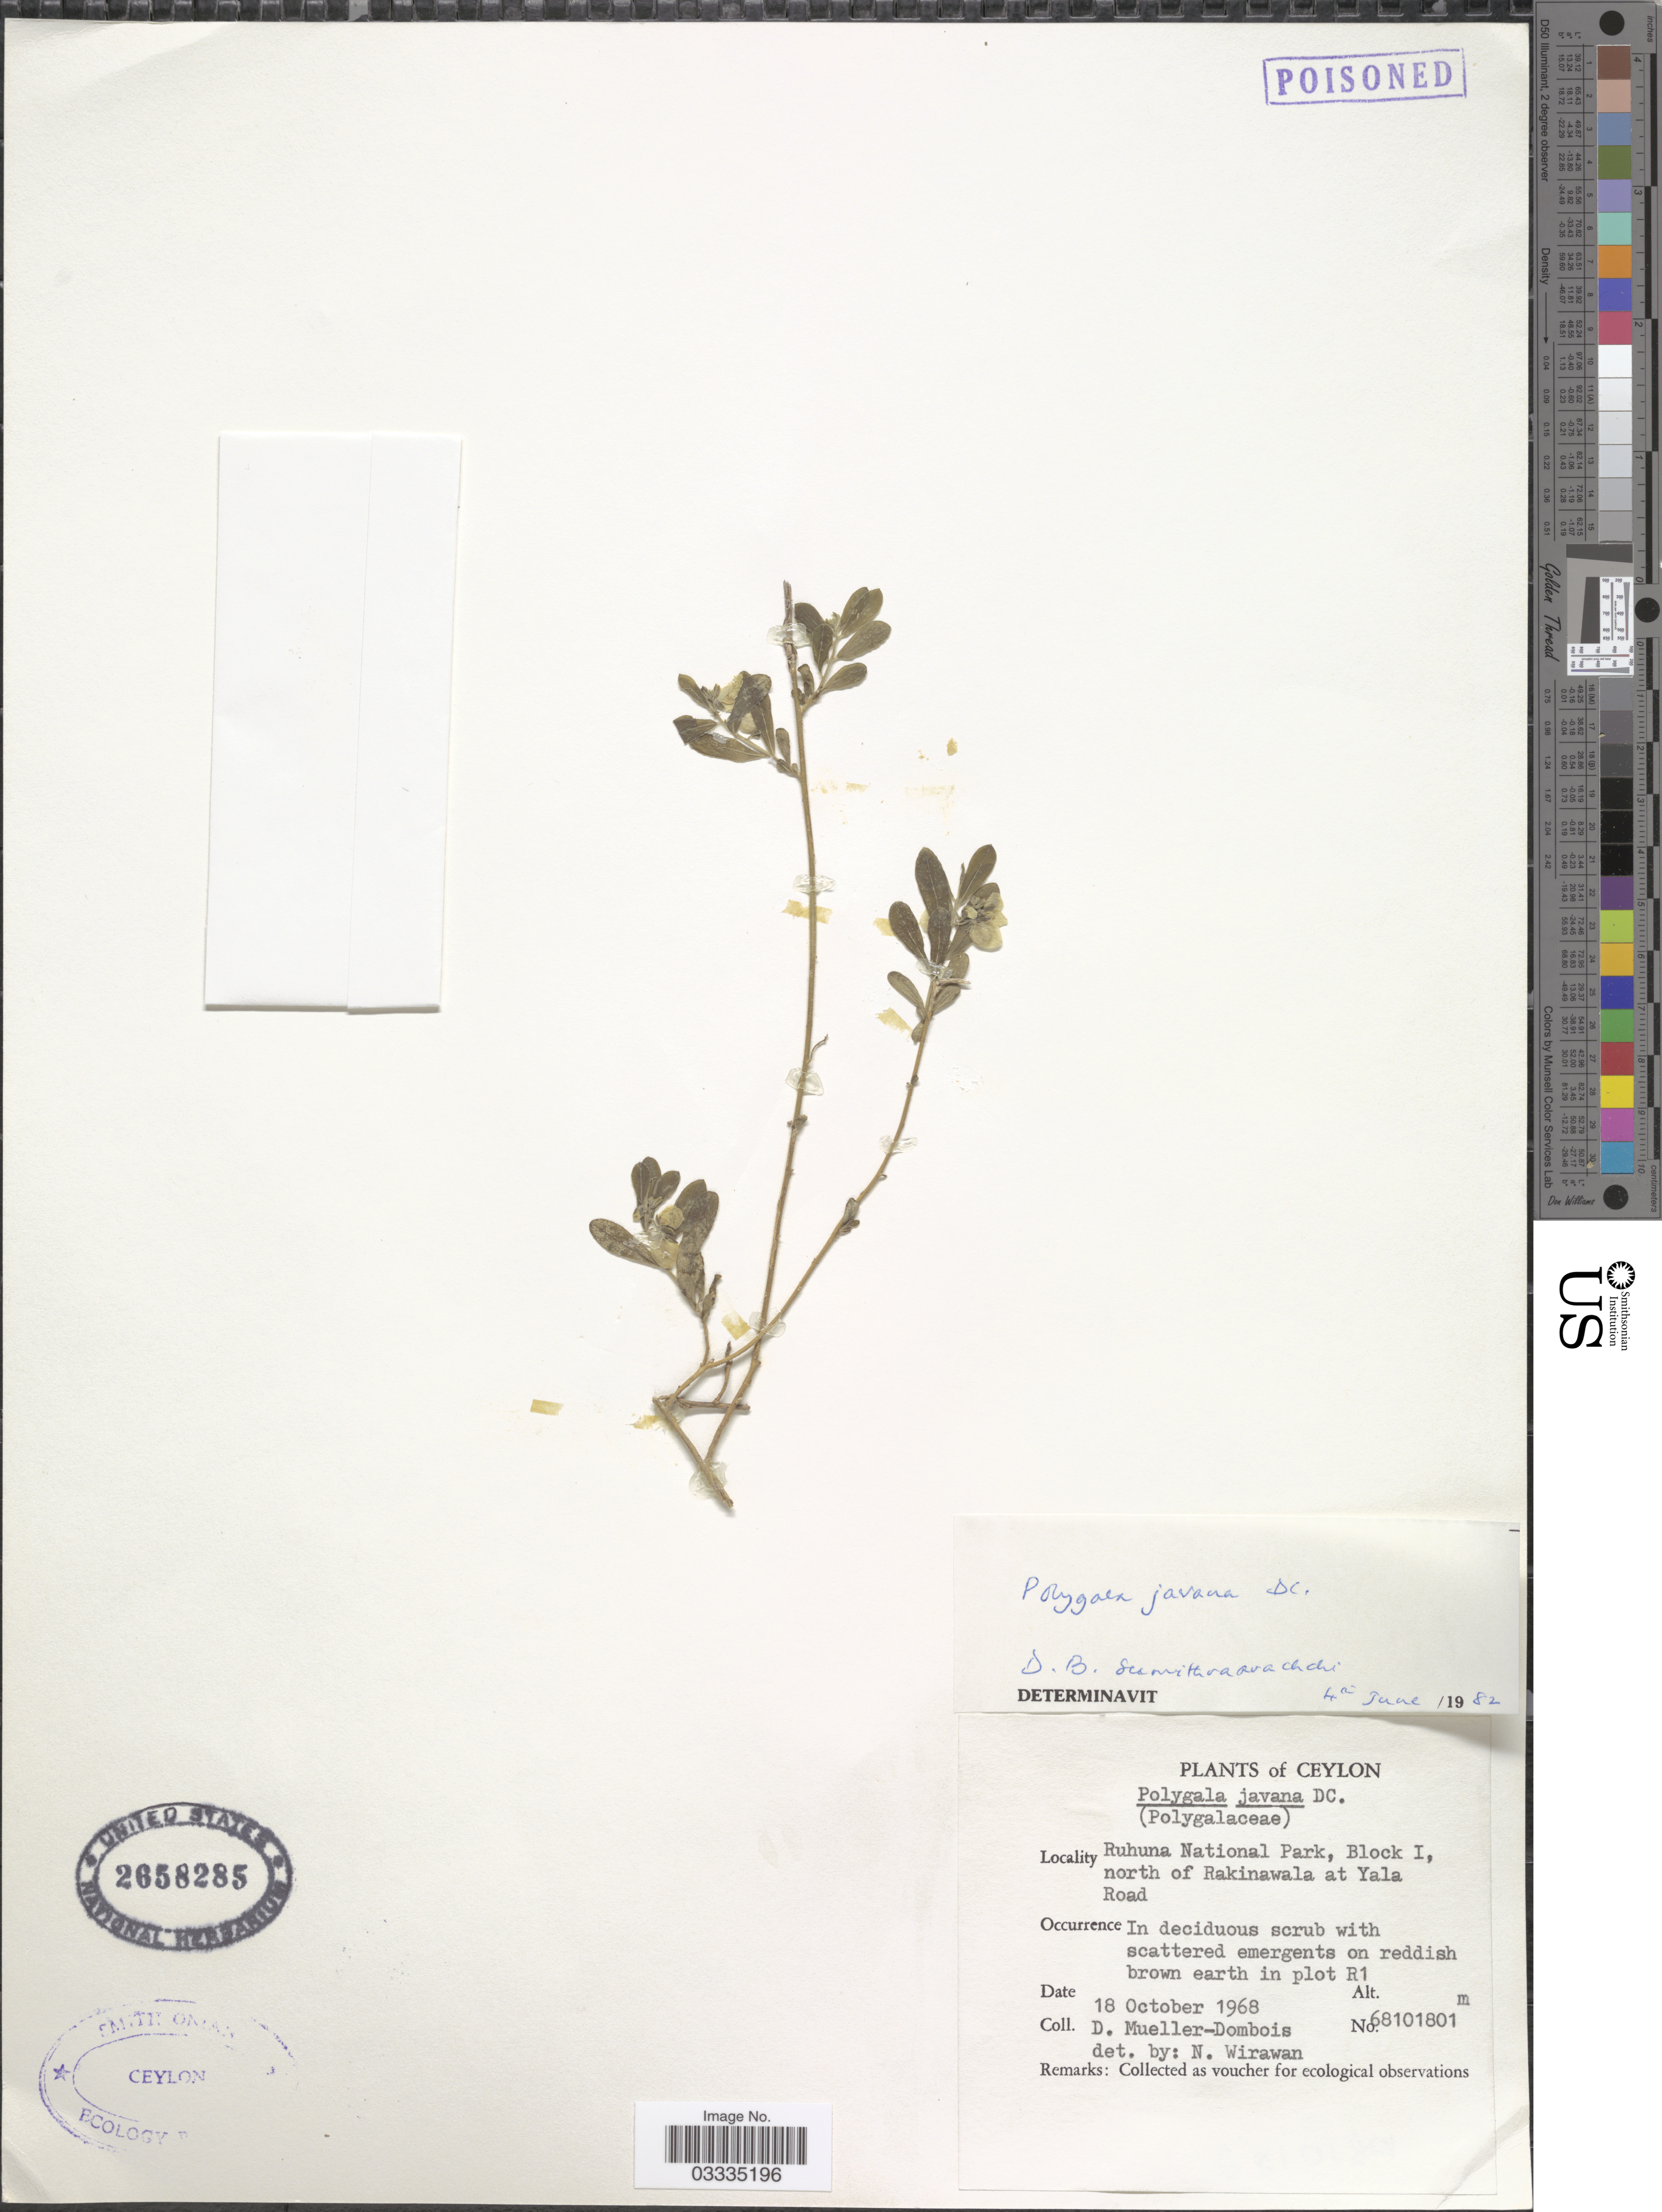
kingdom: Plantae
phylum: Tracheophyta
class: Magnoliopsida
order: Fabales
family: Polygalaceae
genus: Polygala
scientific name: Polygala javana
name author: DC.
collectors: D. Mueller-Dombois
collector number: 68101801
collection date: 1968-10-18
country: Sri Lanka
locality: Ceylon. Ruhuna National Park, Block I, north of Rakinawala at Yala Road. On reddish brown earth plot R1.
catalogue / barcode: US 2658285